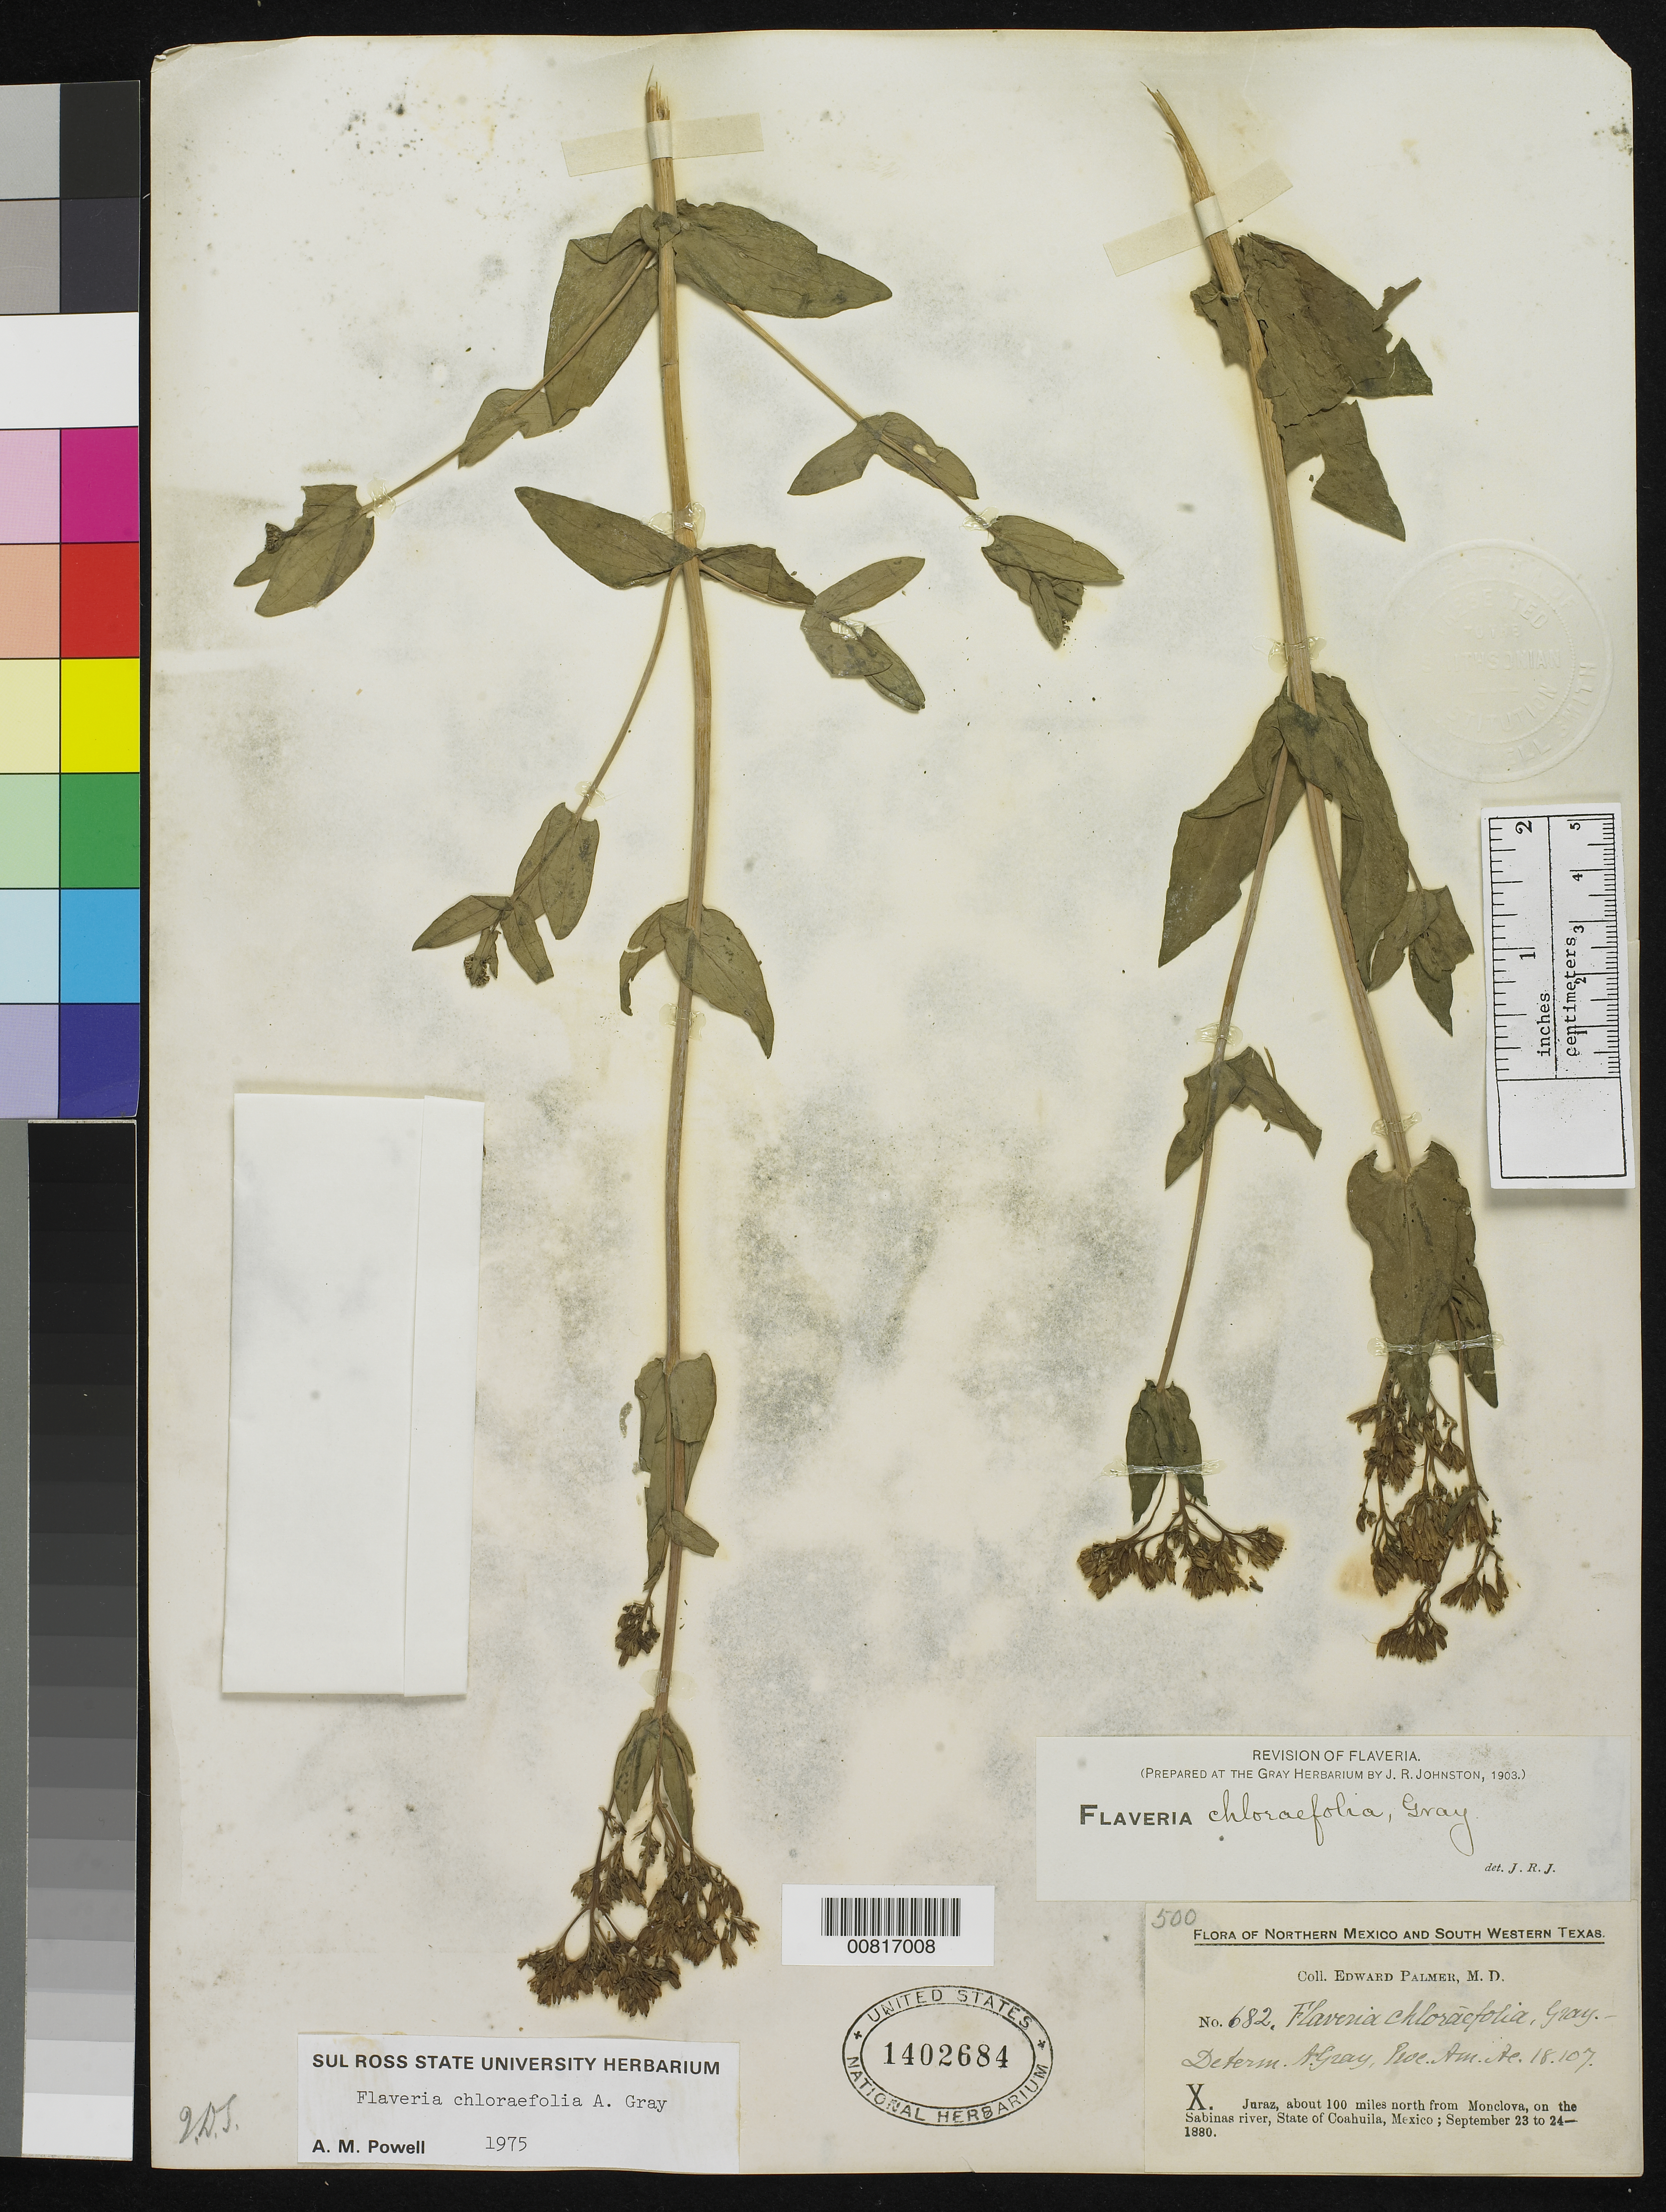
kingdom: Plantae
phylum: Tracheophyta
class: Magnoliopsida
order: Asterales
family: Asteraceae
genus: Flaveria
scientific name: Flaveria chloraefolia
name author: A. Gray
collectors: E. Palmer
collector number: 682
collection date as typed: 23 Sep 1880 to 24 Sep 1880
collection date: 1880-09-23/1880-09-24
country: Mexico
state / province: Coahuila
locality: X. Juraz, about 100 miles north from Monclova, on the Sabinas river, State of Coahuila.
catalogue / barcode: US 1402684